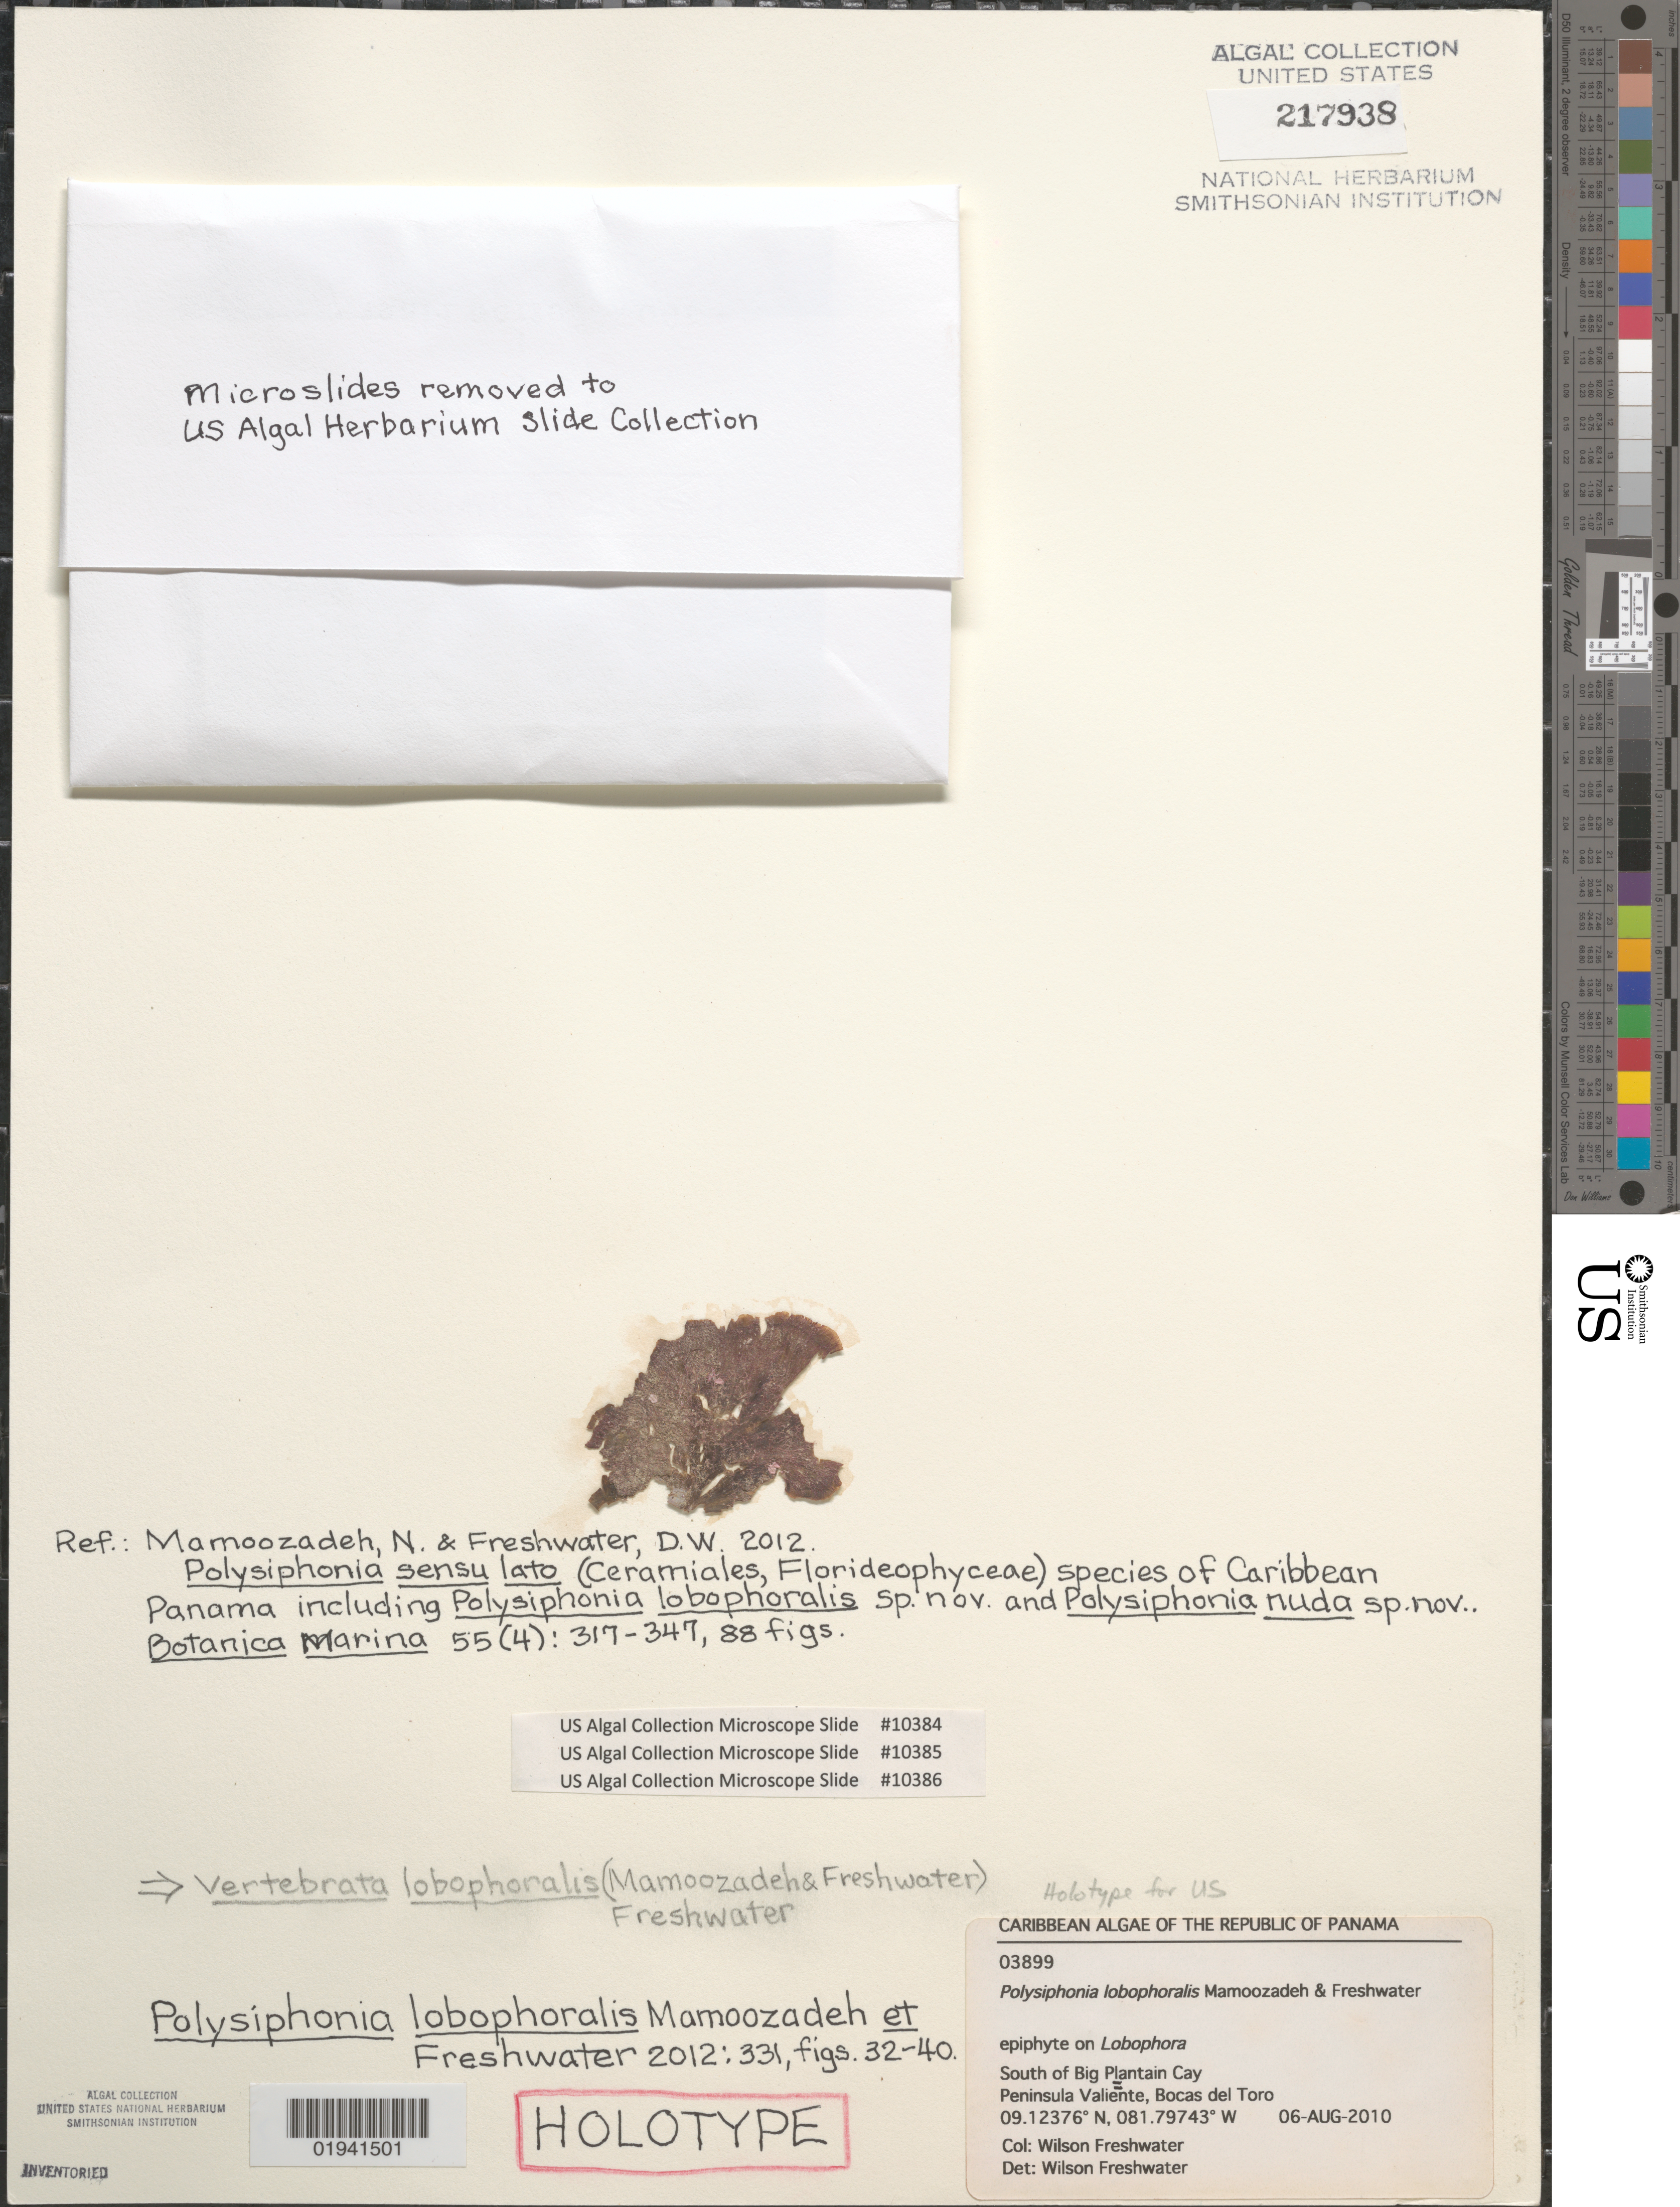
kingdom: Plantae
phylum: Rhodophyta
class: Florideophyceae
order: Ceramiales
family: Rhodomelaceae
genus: Polysiphonia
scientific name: Polysiphonia lobophoralis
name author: Mamoozadeh & Freshwater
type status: Holotype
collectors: D. Freshwater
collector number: PHYCOS-3899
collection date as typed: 06 Aug 2010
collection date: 2010-08-06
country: Panama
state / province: Bocas del Toro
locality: Peninsula Valiente, south of Plantain Cay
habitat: Epiphyte on Lobophora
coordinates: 09.12376 N, 081.79743 W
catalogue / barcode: US 217938